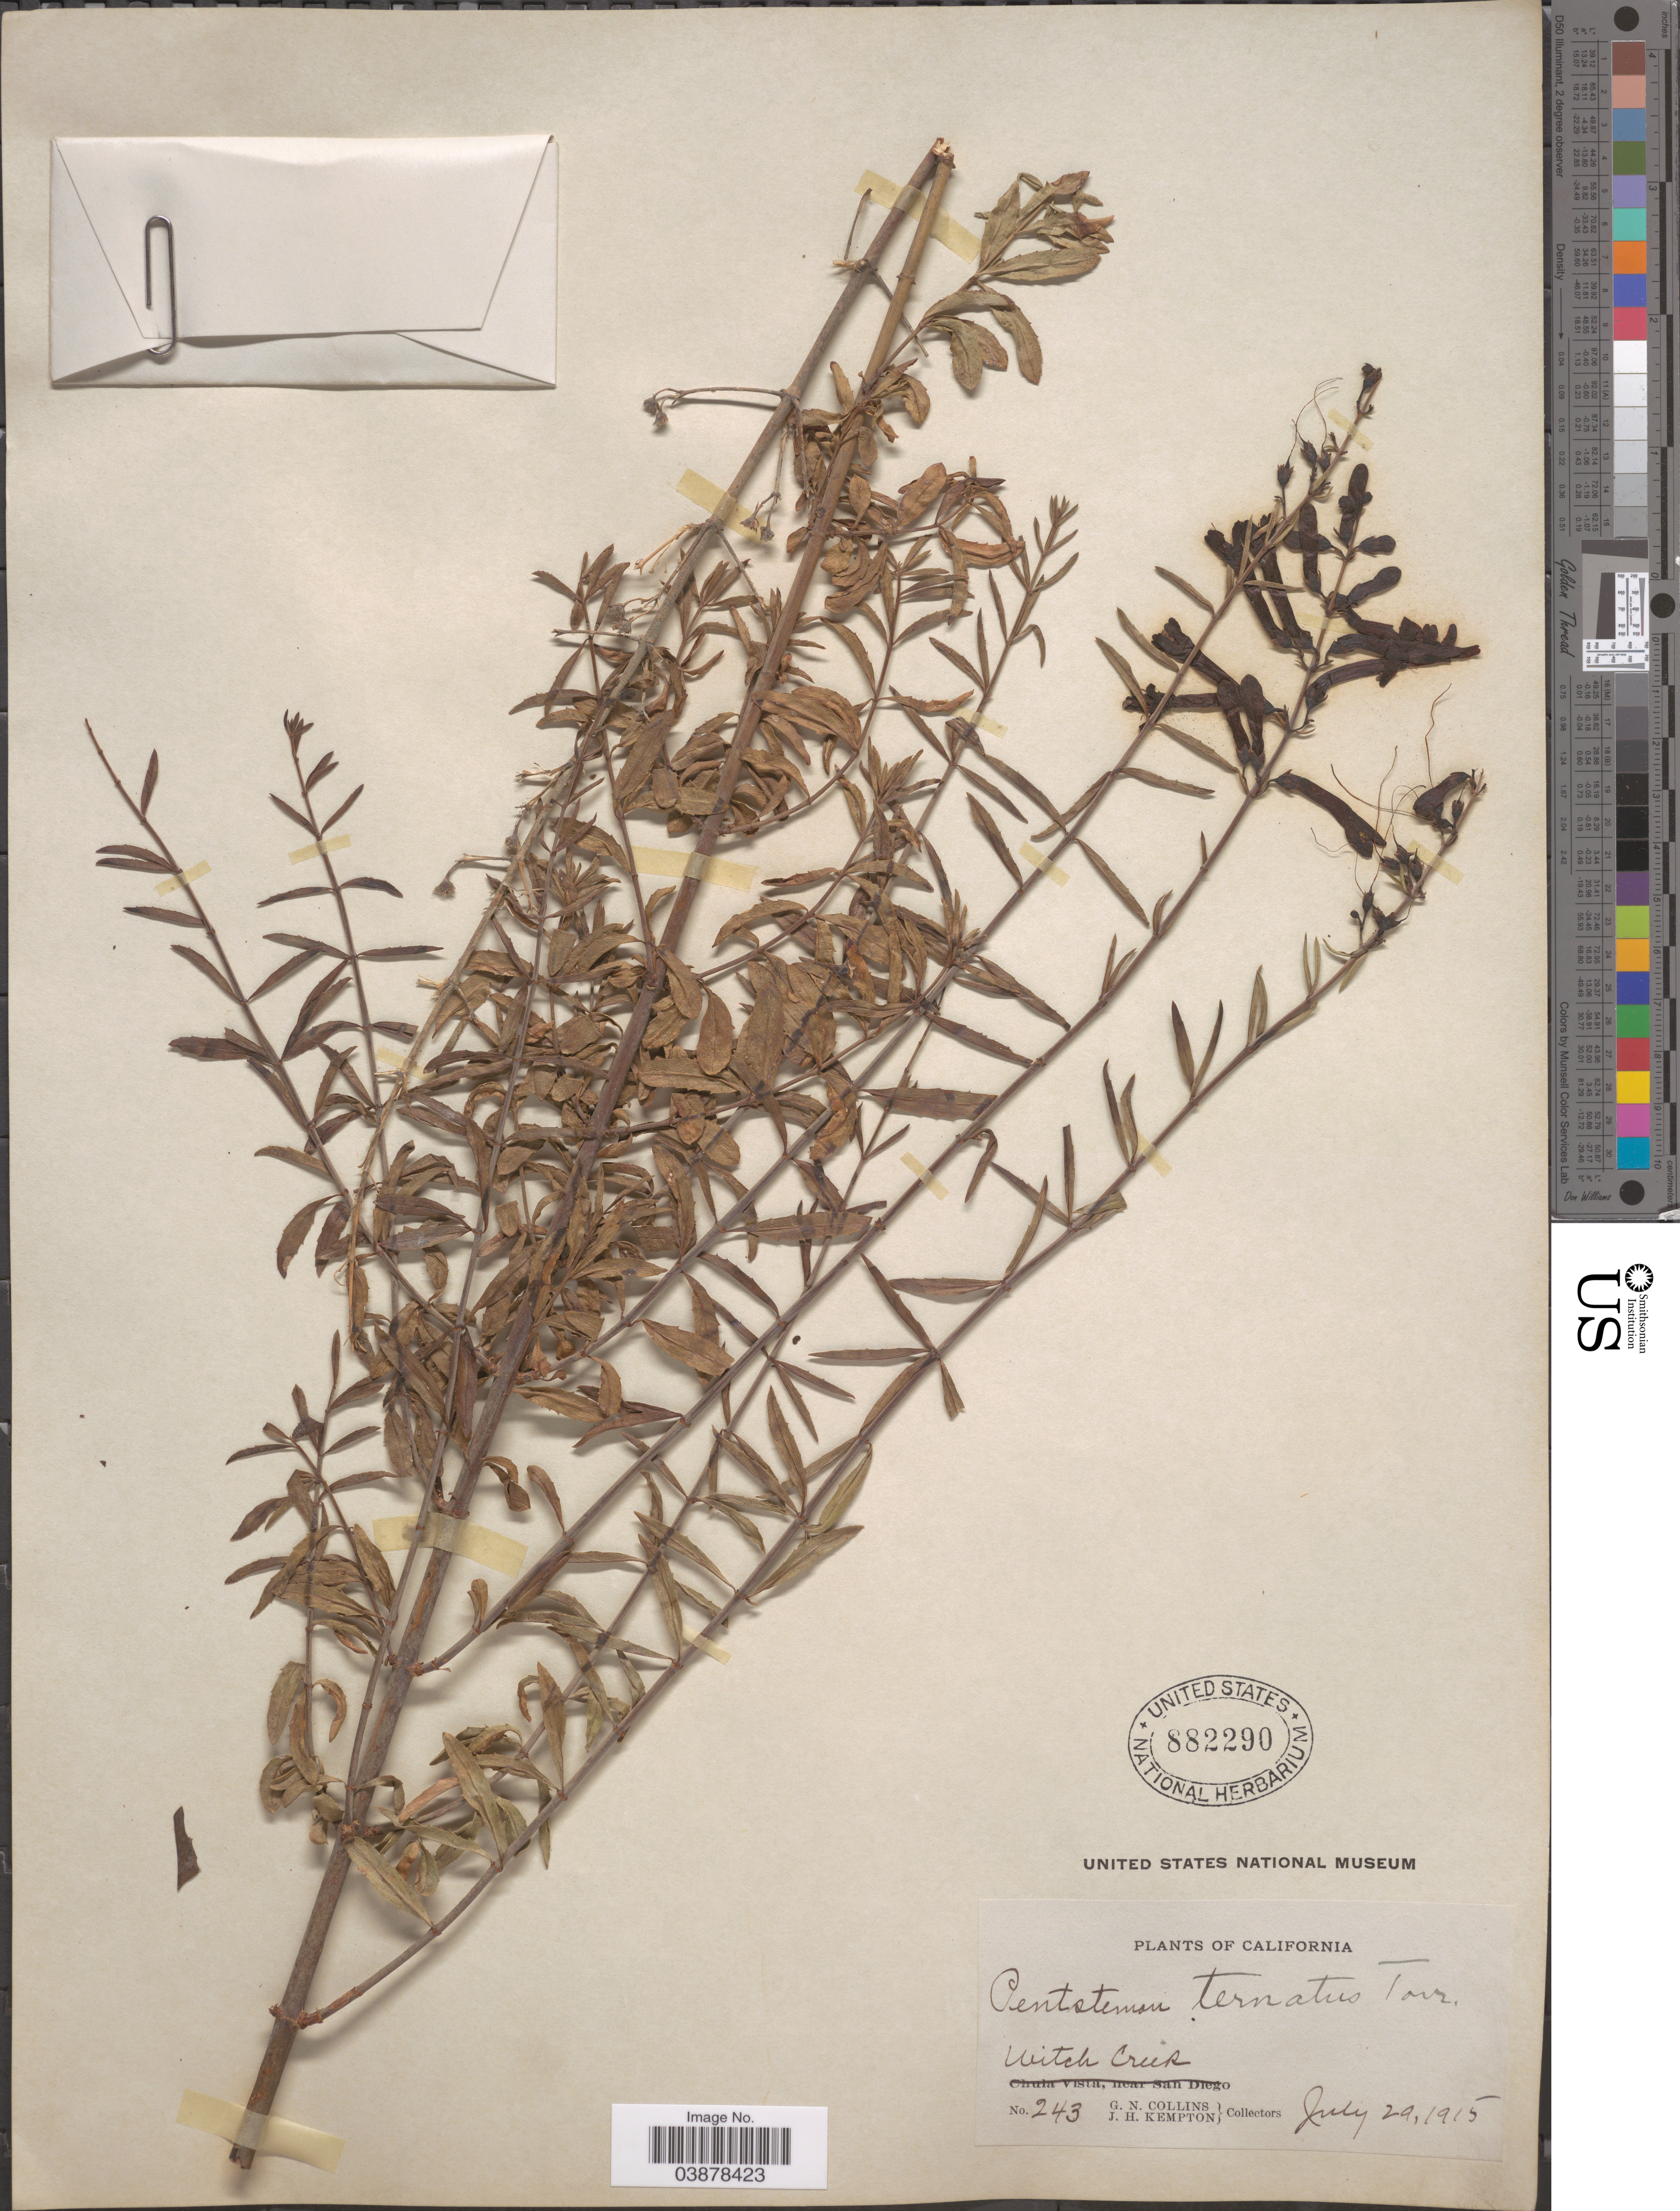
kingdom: Plantae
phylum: Tracheophyta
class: Magnoliopsida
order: Lamiales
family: Plantaginaceae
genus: Penstemon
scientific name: Penstemon ternatus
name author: Torr. ex A. Gray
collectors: G. Collins & J. H. Kempton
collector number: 243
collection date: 1915-07-20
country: United States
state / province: California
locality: Witch Creek.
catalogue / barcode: US 882290